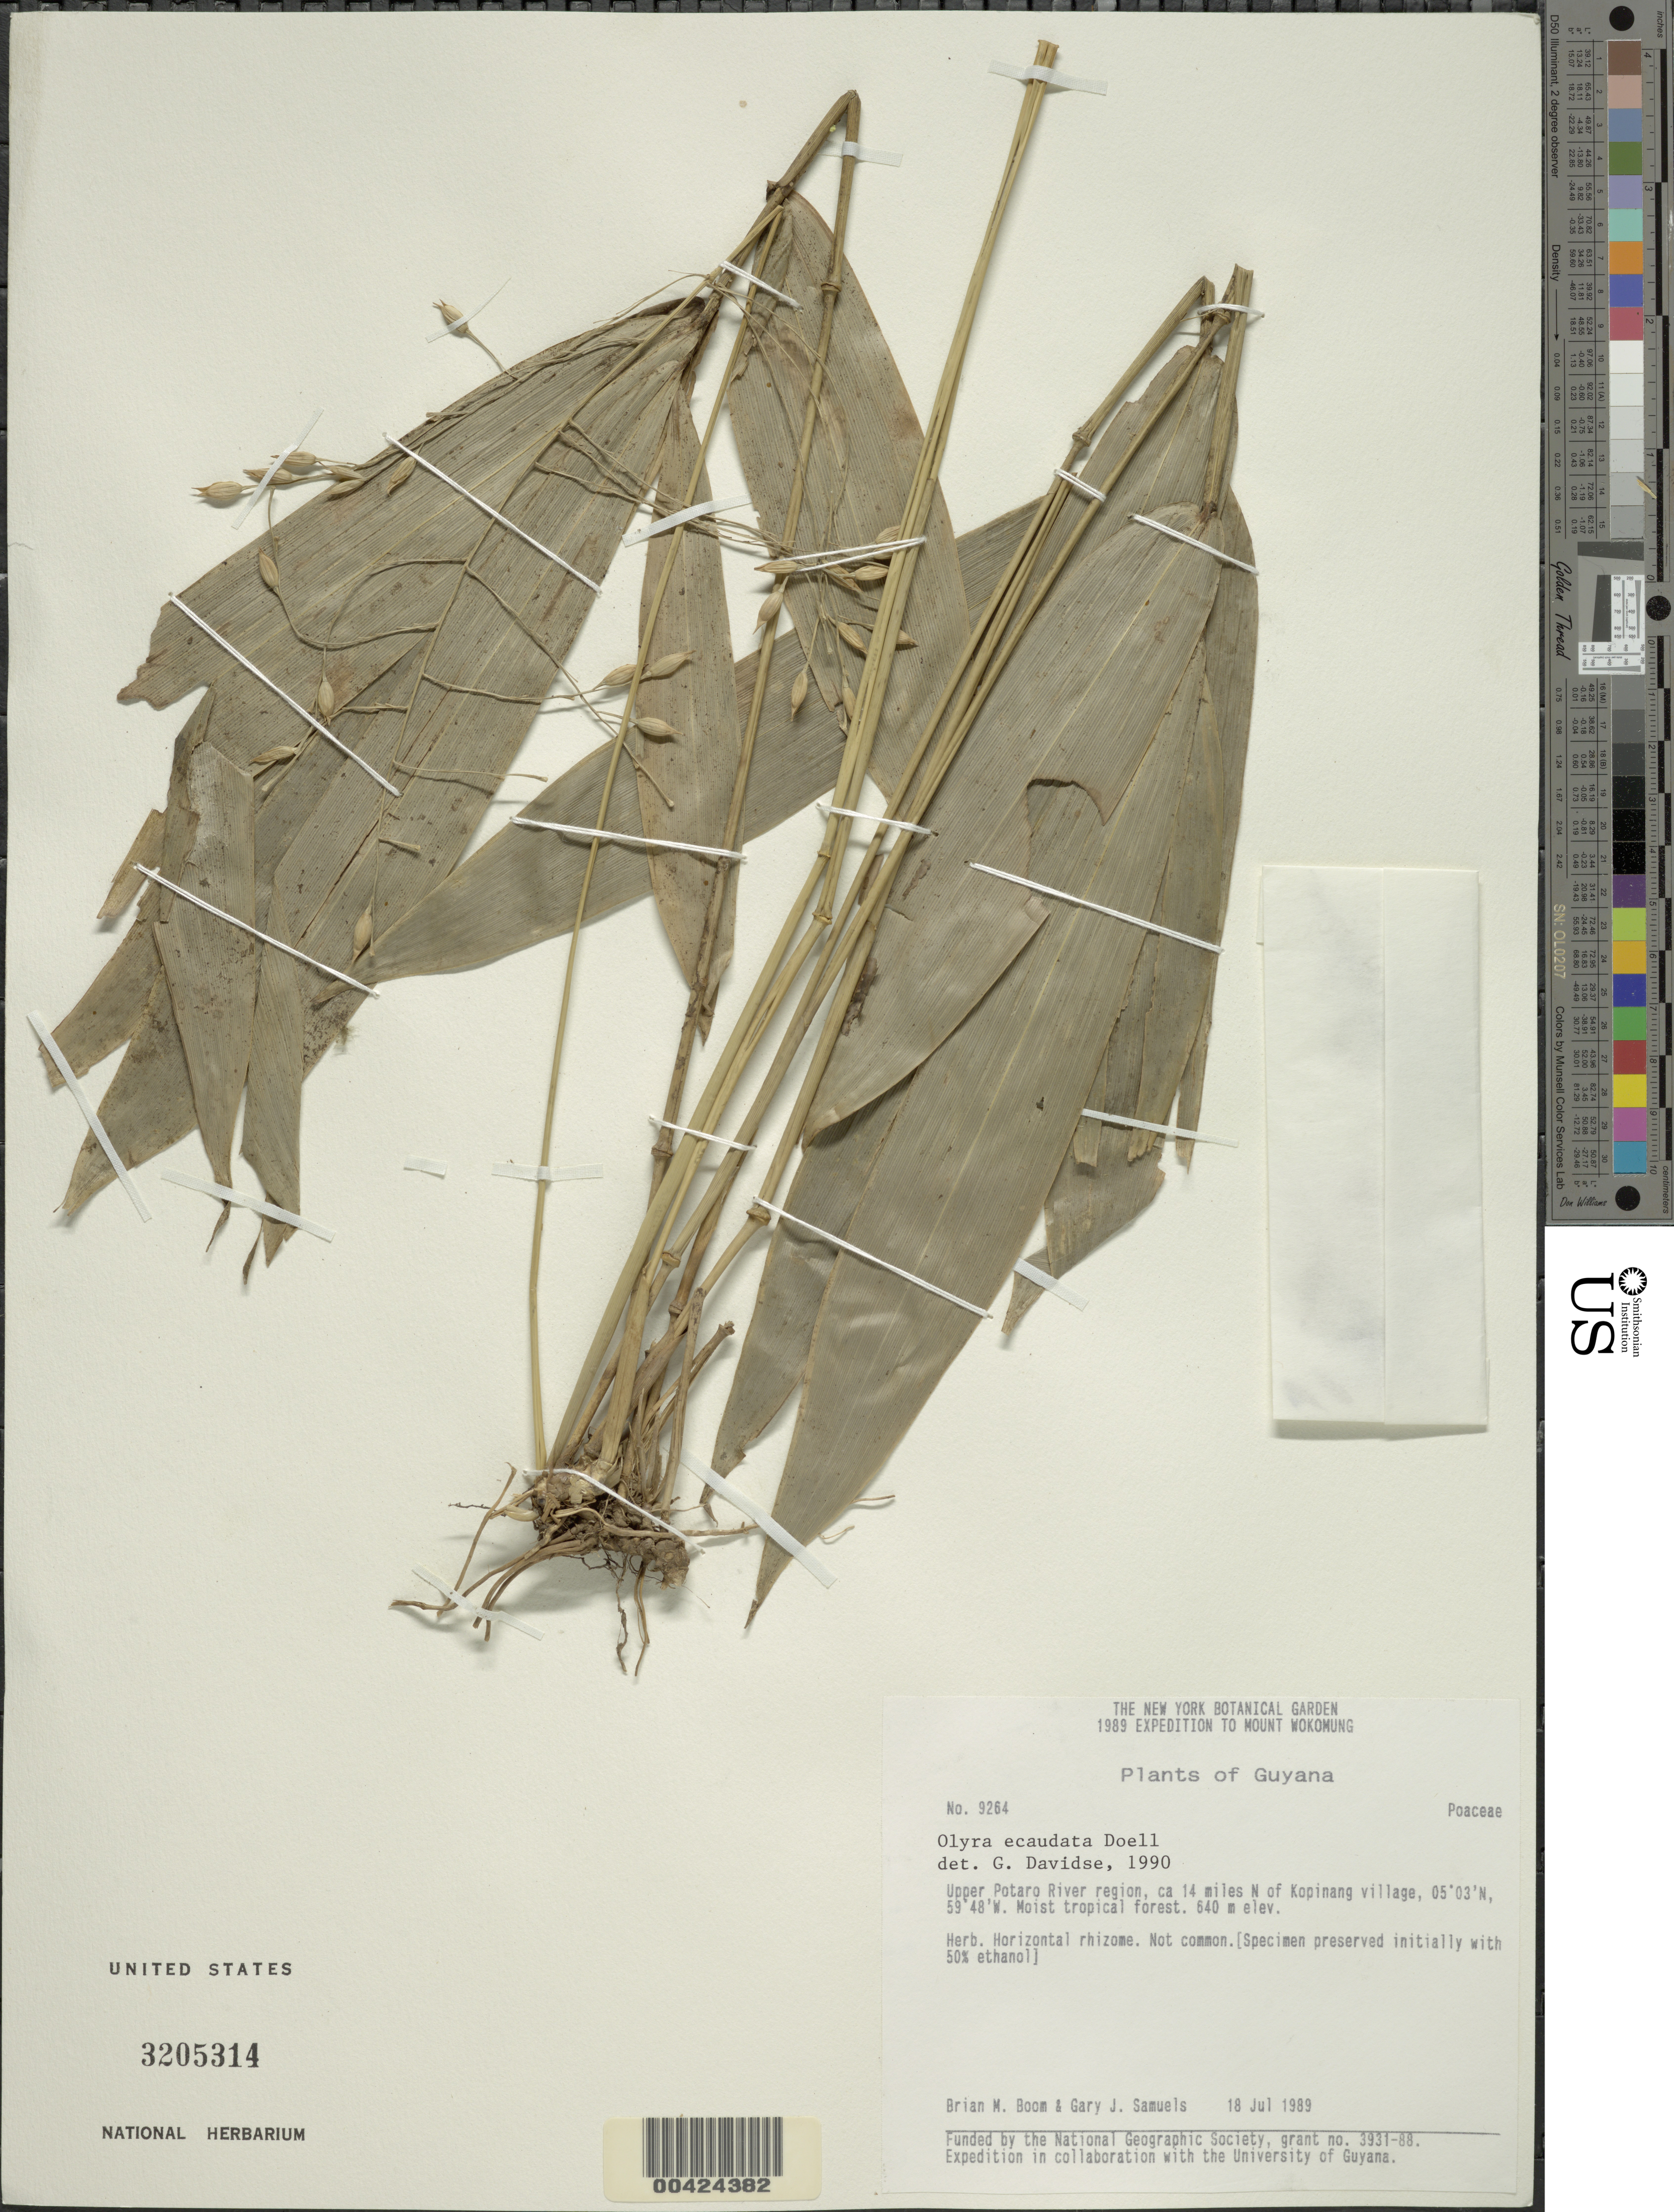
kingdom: Plantae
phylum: Tracheophyta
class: Liliopsida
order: Poales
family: Poaceae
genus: Olyra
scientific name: Olyra ecaudata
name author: Döll in Mart.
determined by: Davidse, Gerrit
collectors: B. M. Boom & G. Samuels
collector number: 9264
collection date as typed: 18 Jul 1989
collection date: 1989-07-18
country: Guyana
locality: Kopinang village, 14 mi n of; upper potaro river region; mt. wokomung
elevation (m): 640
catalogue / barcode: US 3205314